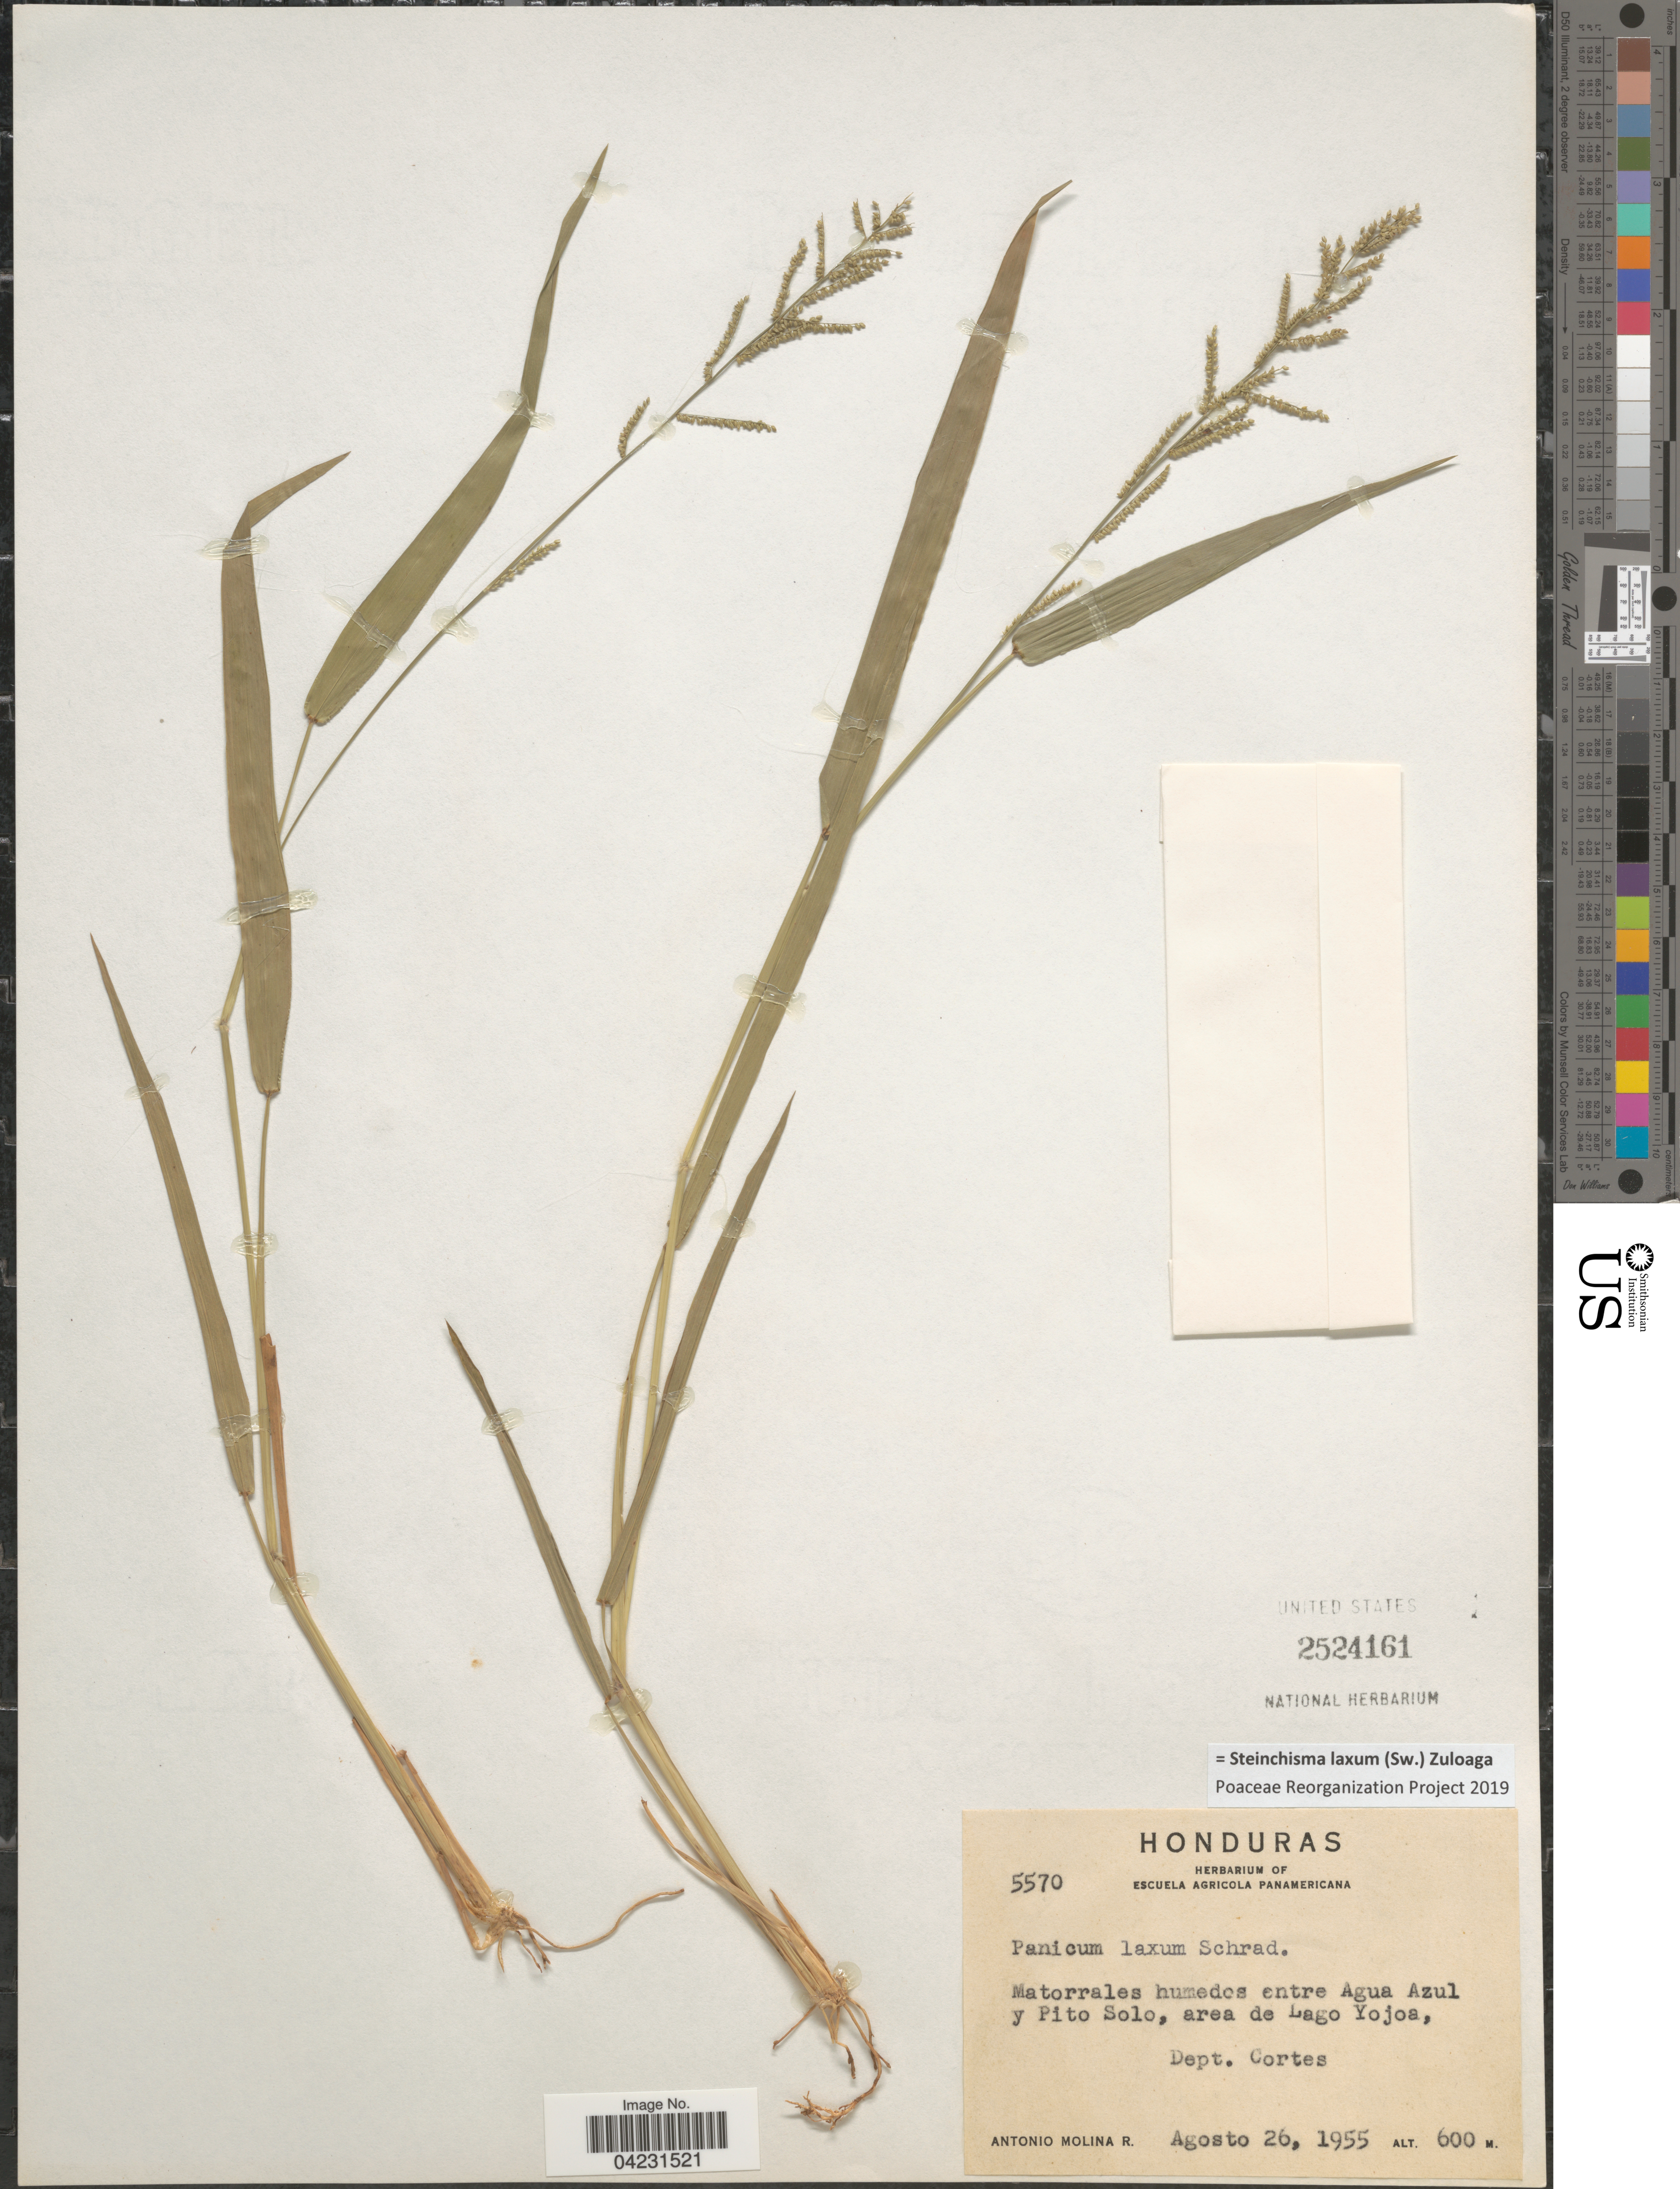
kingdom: Plantae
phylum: Tracheophyta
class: Liliopsida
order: Poales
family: Poaceae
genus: Steinchisma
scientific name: Steinchisma laxum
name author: (Sw.) Zuloaga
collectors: A. Molina R.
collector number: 5570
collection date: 1955-08-26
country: Honduras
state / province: Cortes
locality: Matorrales humedos entre Agua Azul y Pito Solo, area de Lago Yojoa, Dept. Cortes.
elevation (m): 600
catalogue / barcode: US 2524161